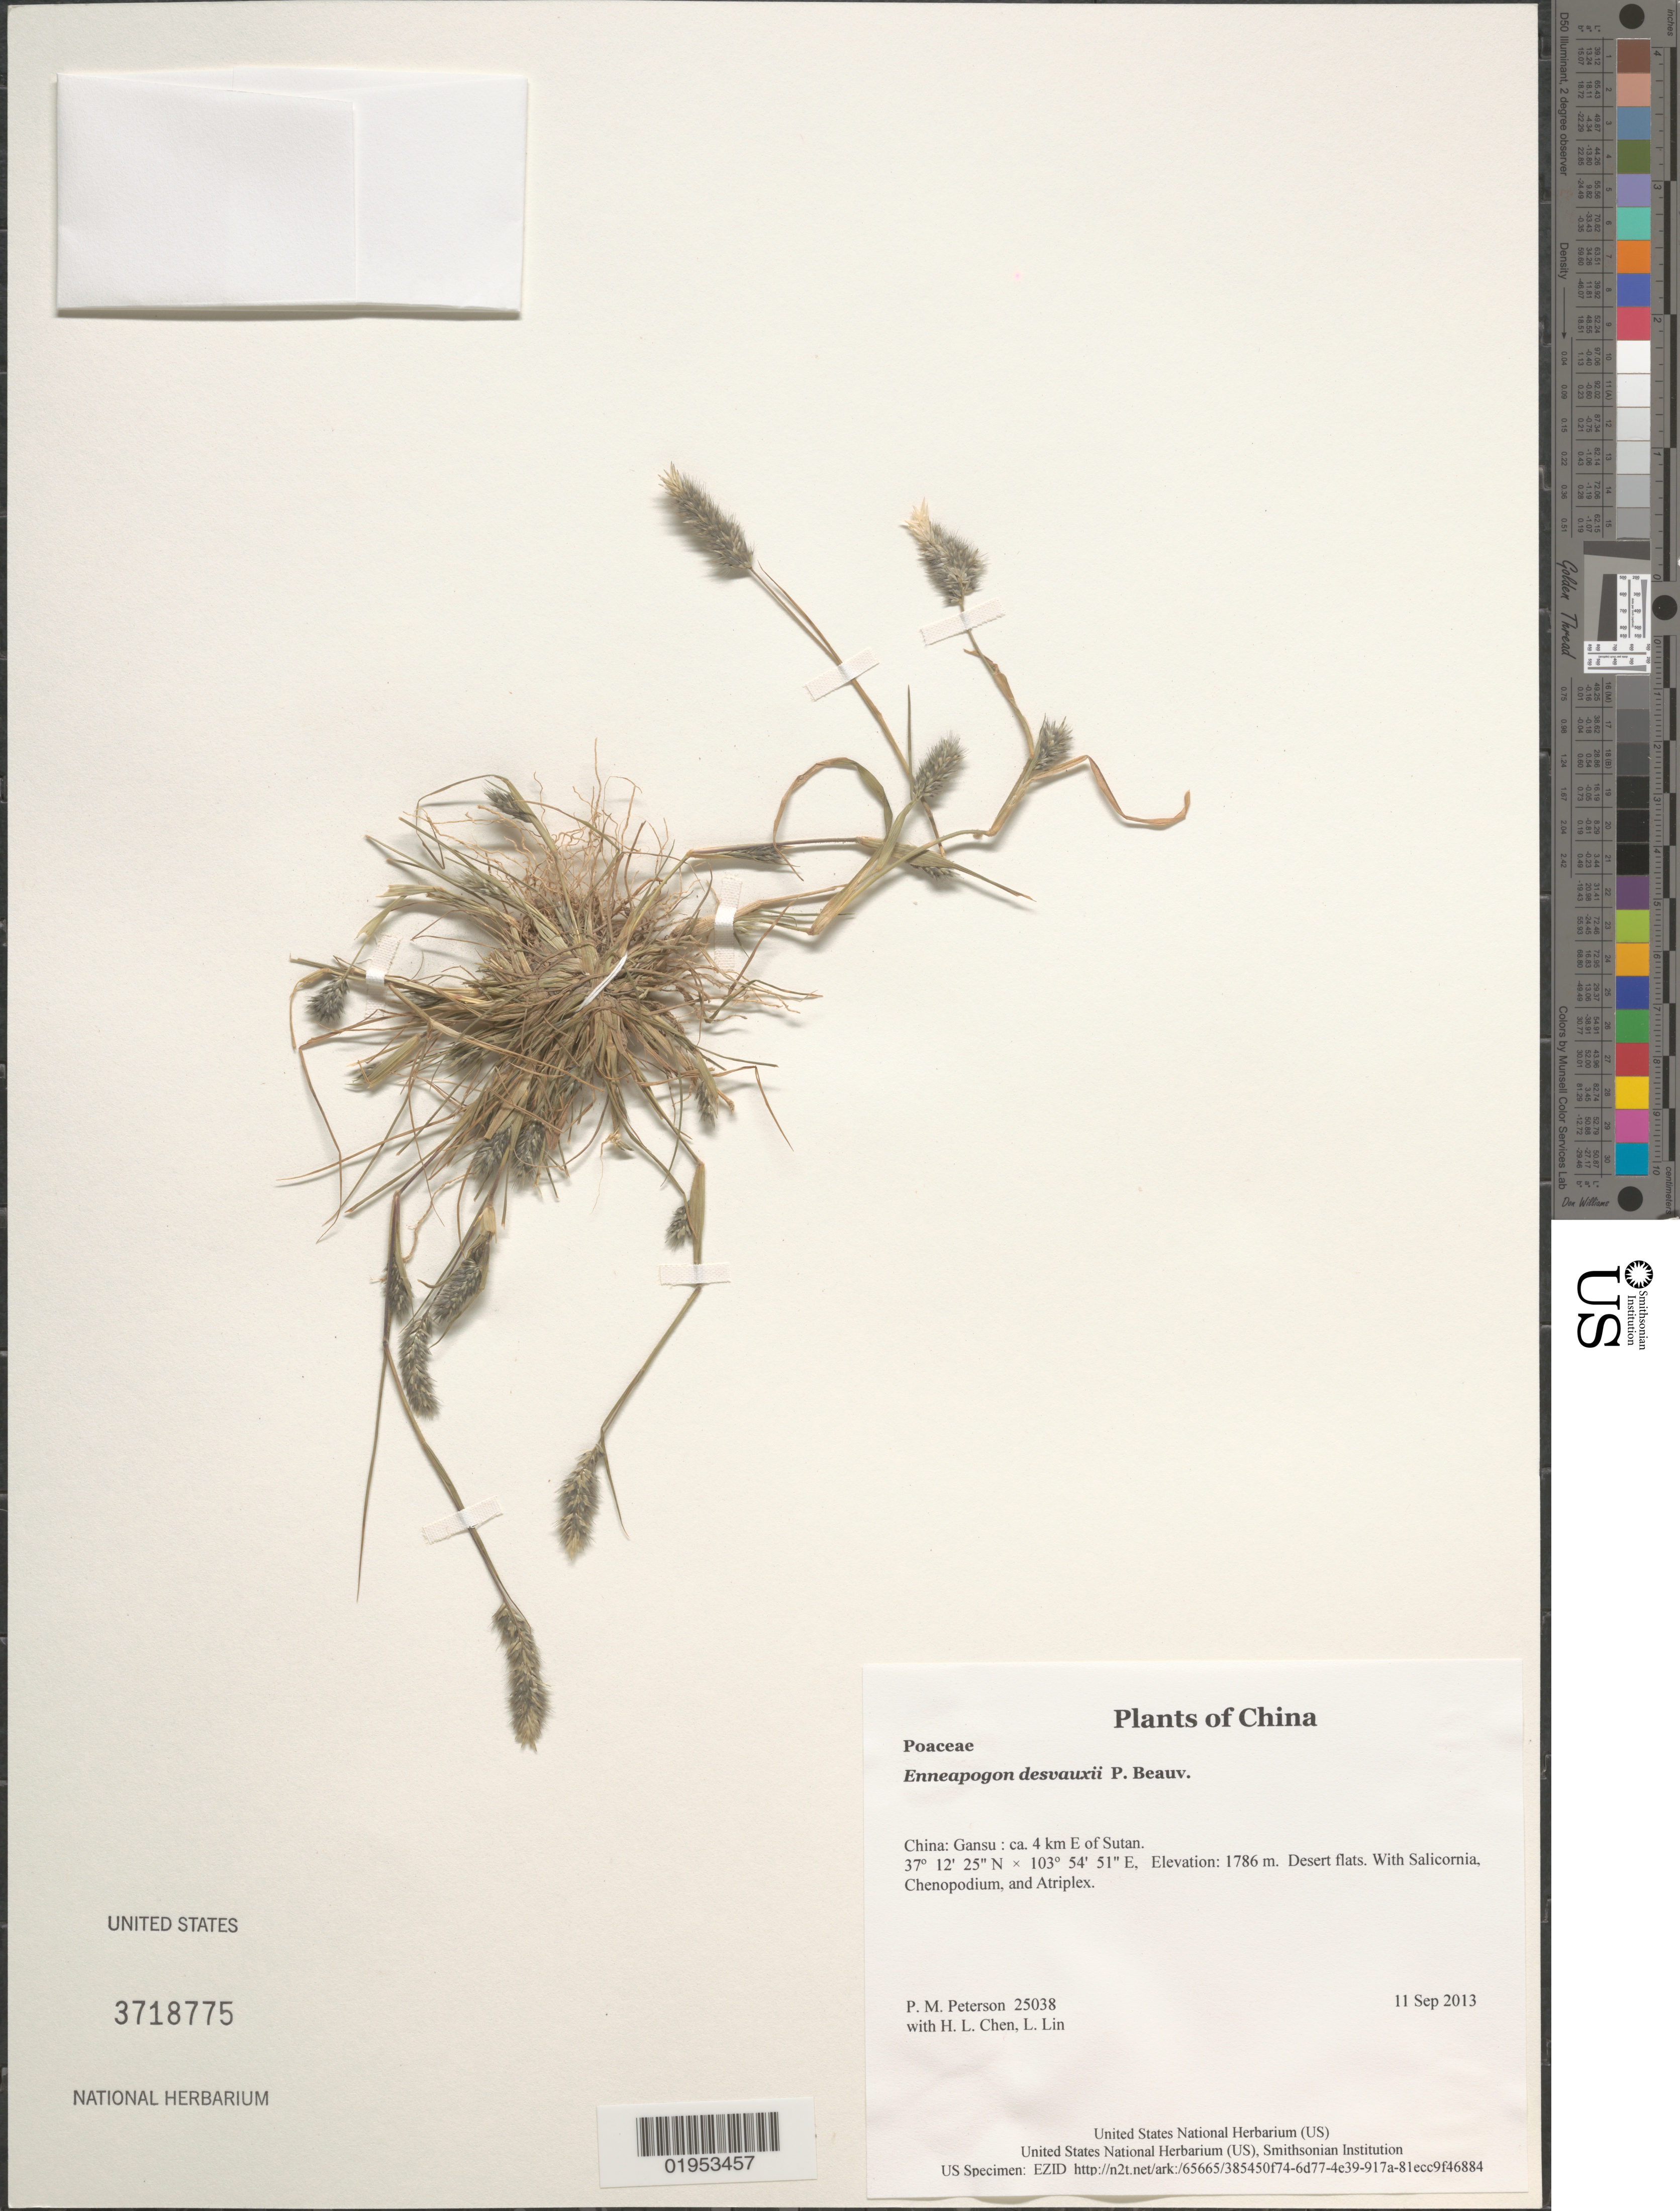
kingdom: Plantae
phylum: Tracheophyta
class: Liliopsida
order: Poales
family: Poaceae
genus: Enneapogon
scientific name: Enneapogon desvauxii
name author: P. Beauv.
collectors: P. M. Peterson, H. L. Chen & L. Lin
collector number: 25038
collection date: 2013-09-11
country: China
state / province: Gansu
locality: ca. 4 km E of Sutan.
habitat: Desert flats.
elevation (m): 1786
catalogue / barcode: US 3718775